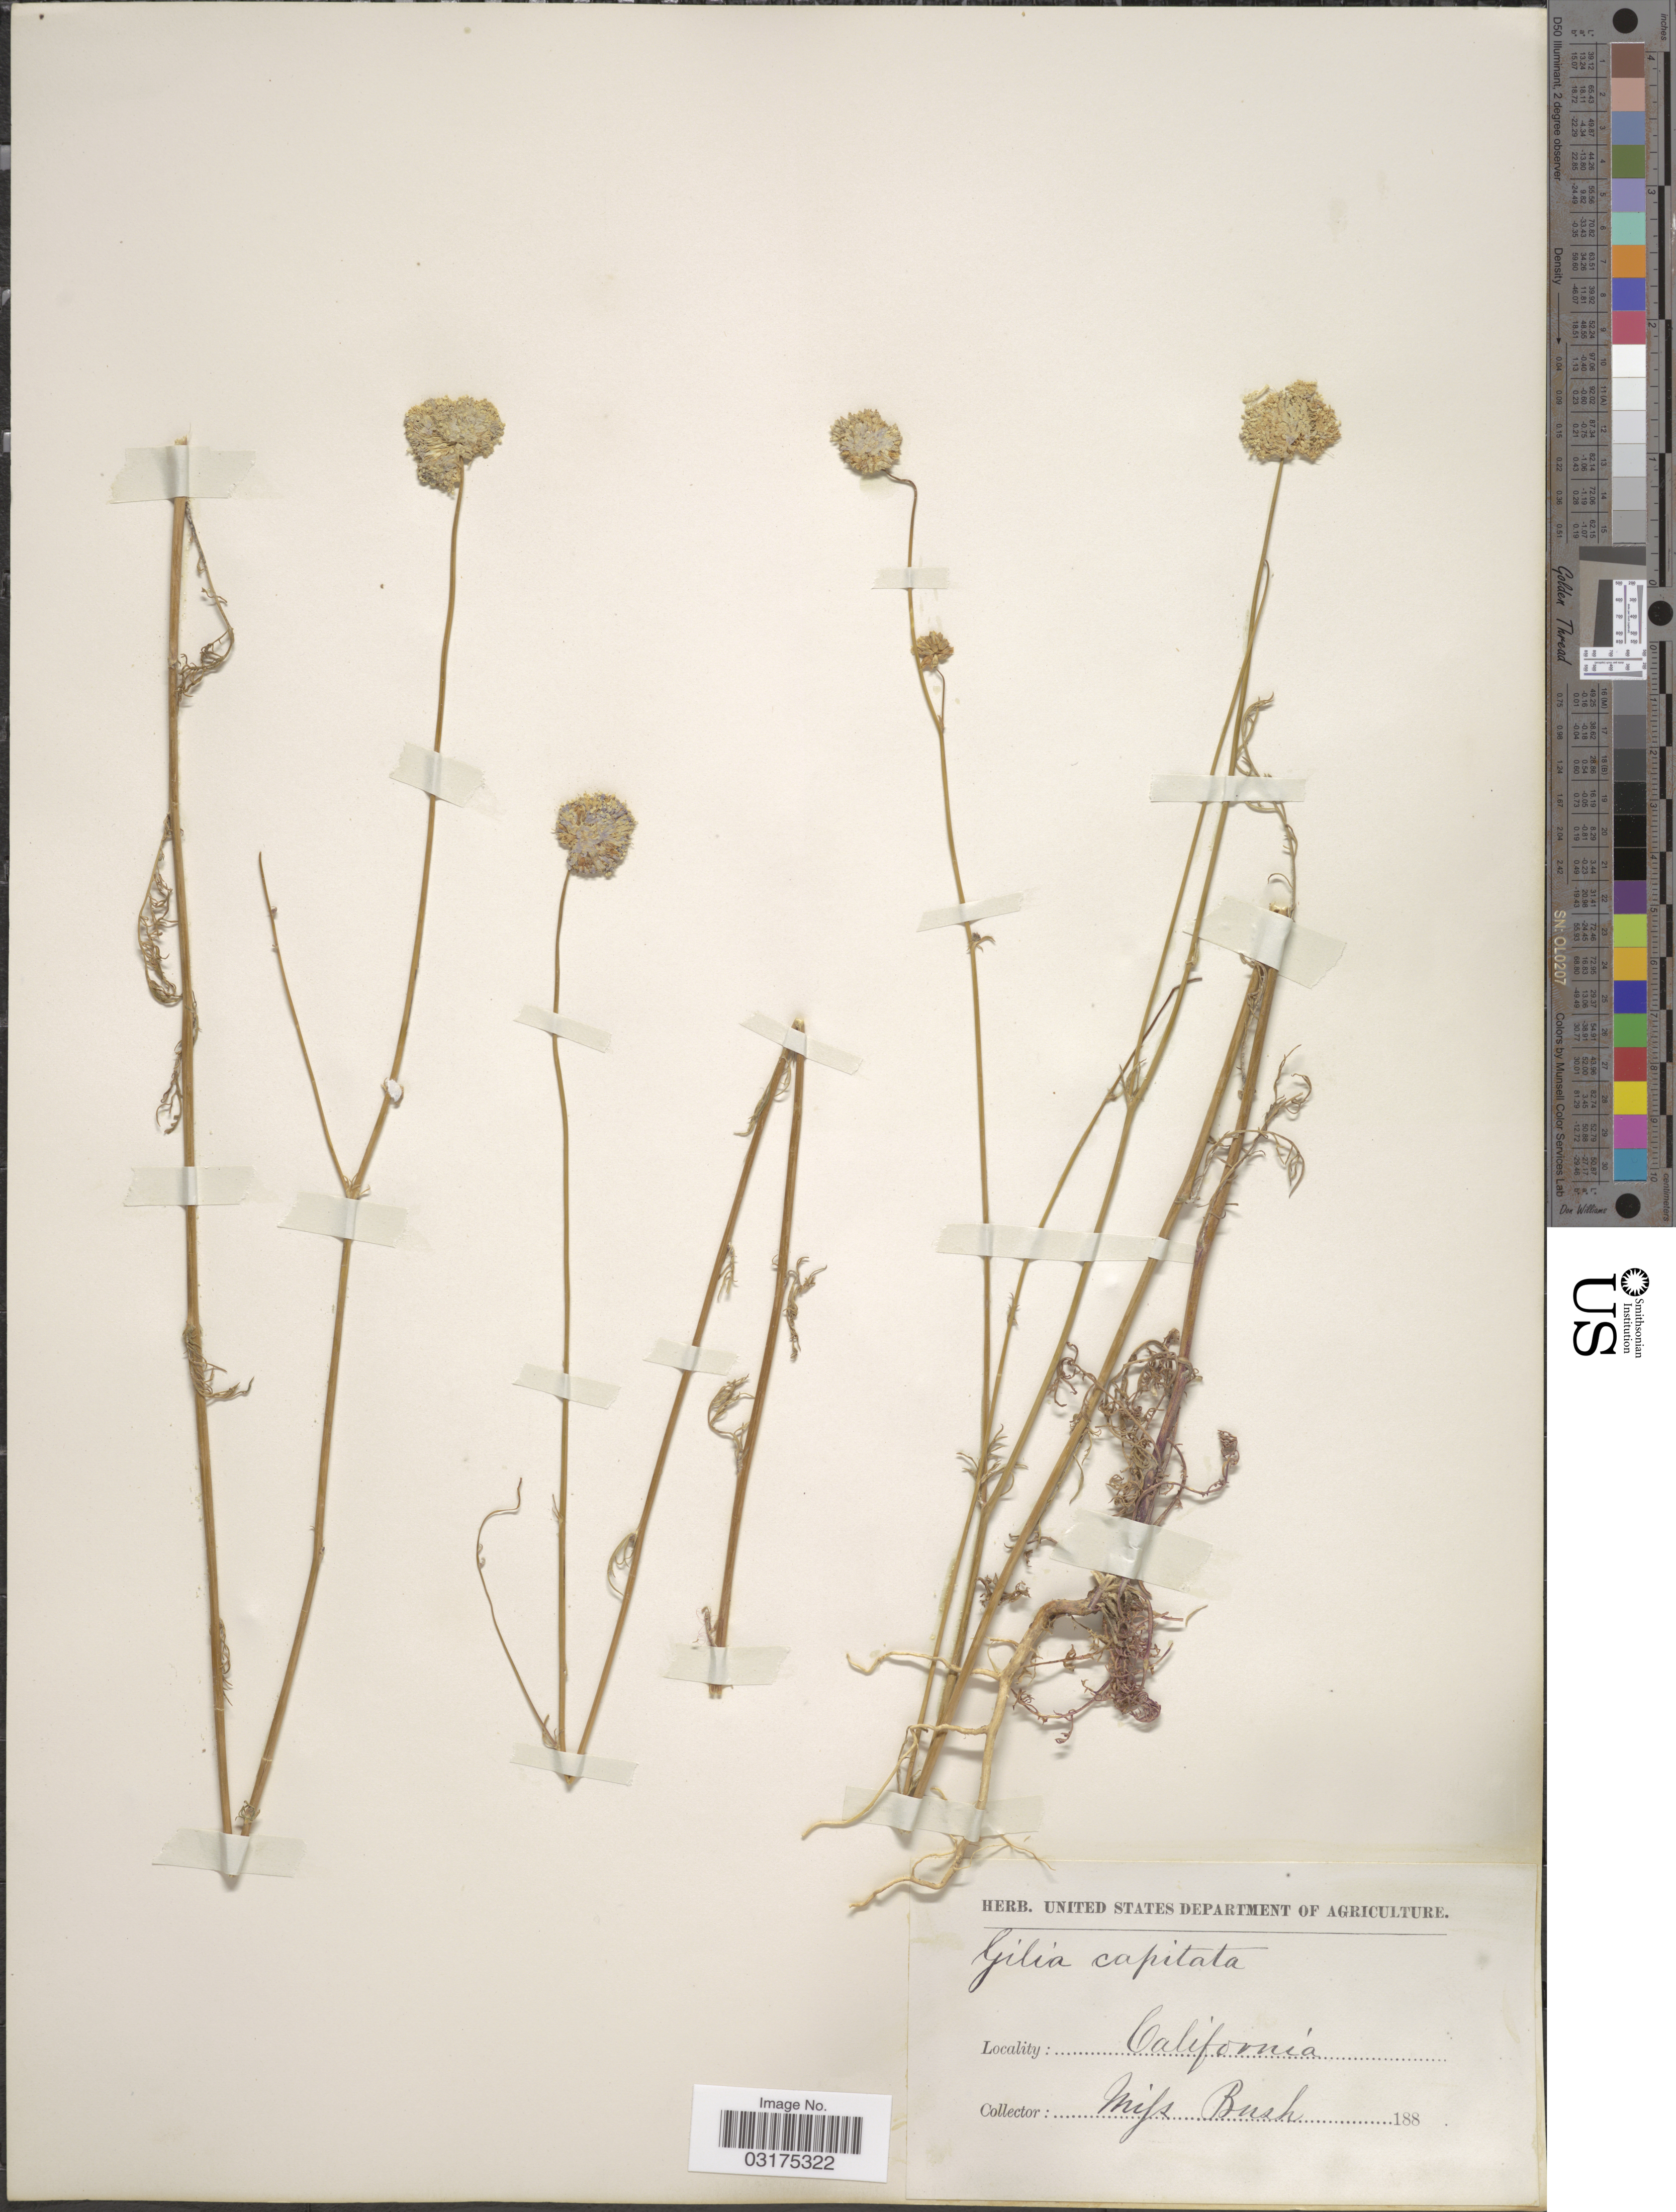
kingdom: Plantae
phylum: Tracheophyta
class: Magnoliopsida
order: Ericales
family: Polemoniaceae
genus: Gilia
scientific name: Gilia capitata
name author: Sims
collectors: Bush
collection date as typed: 188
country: United States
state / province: California